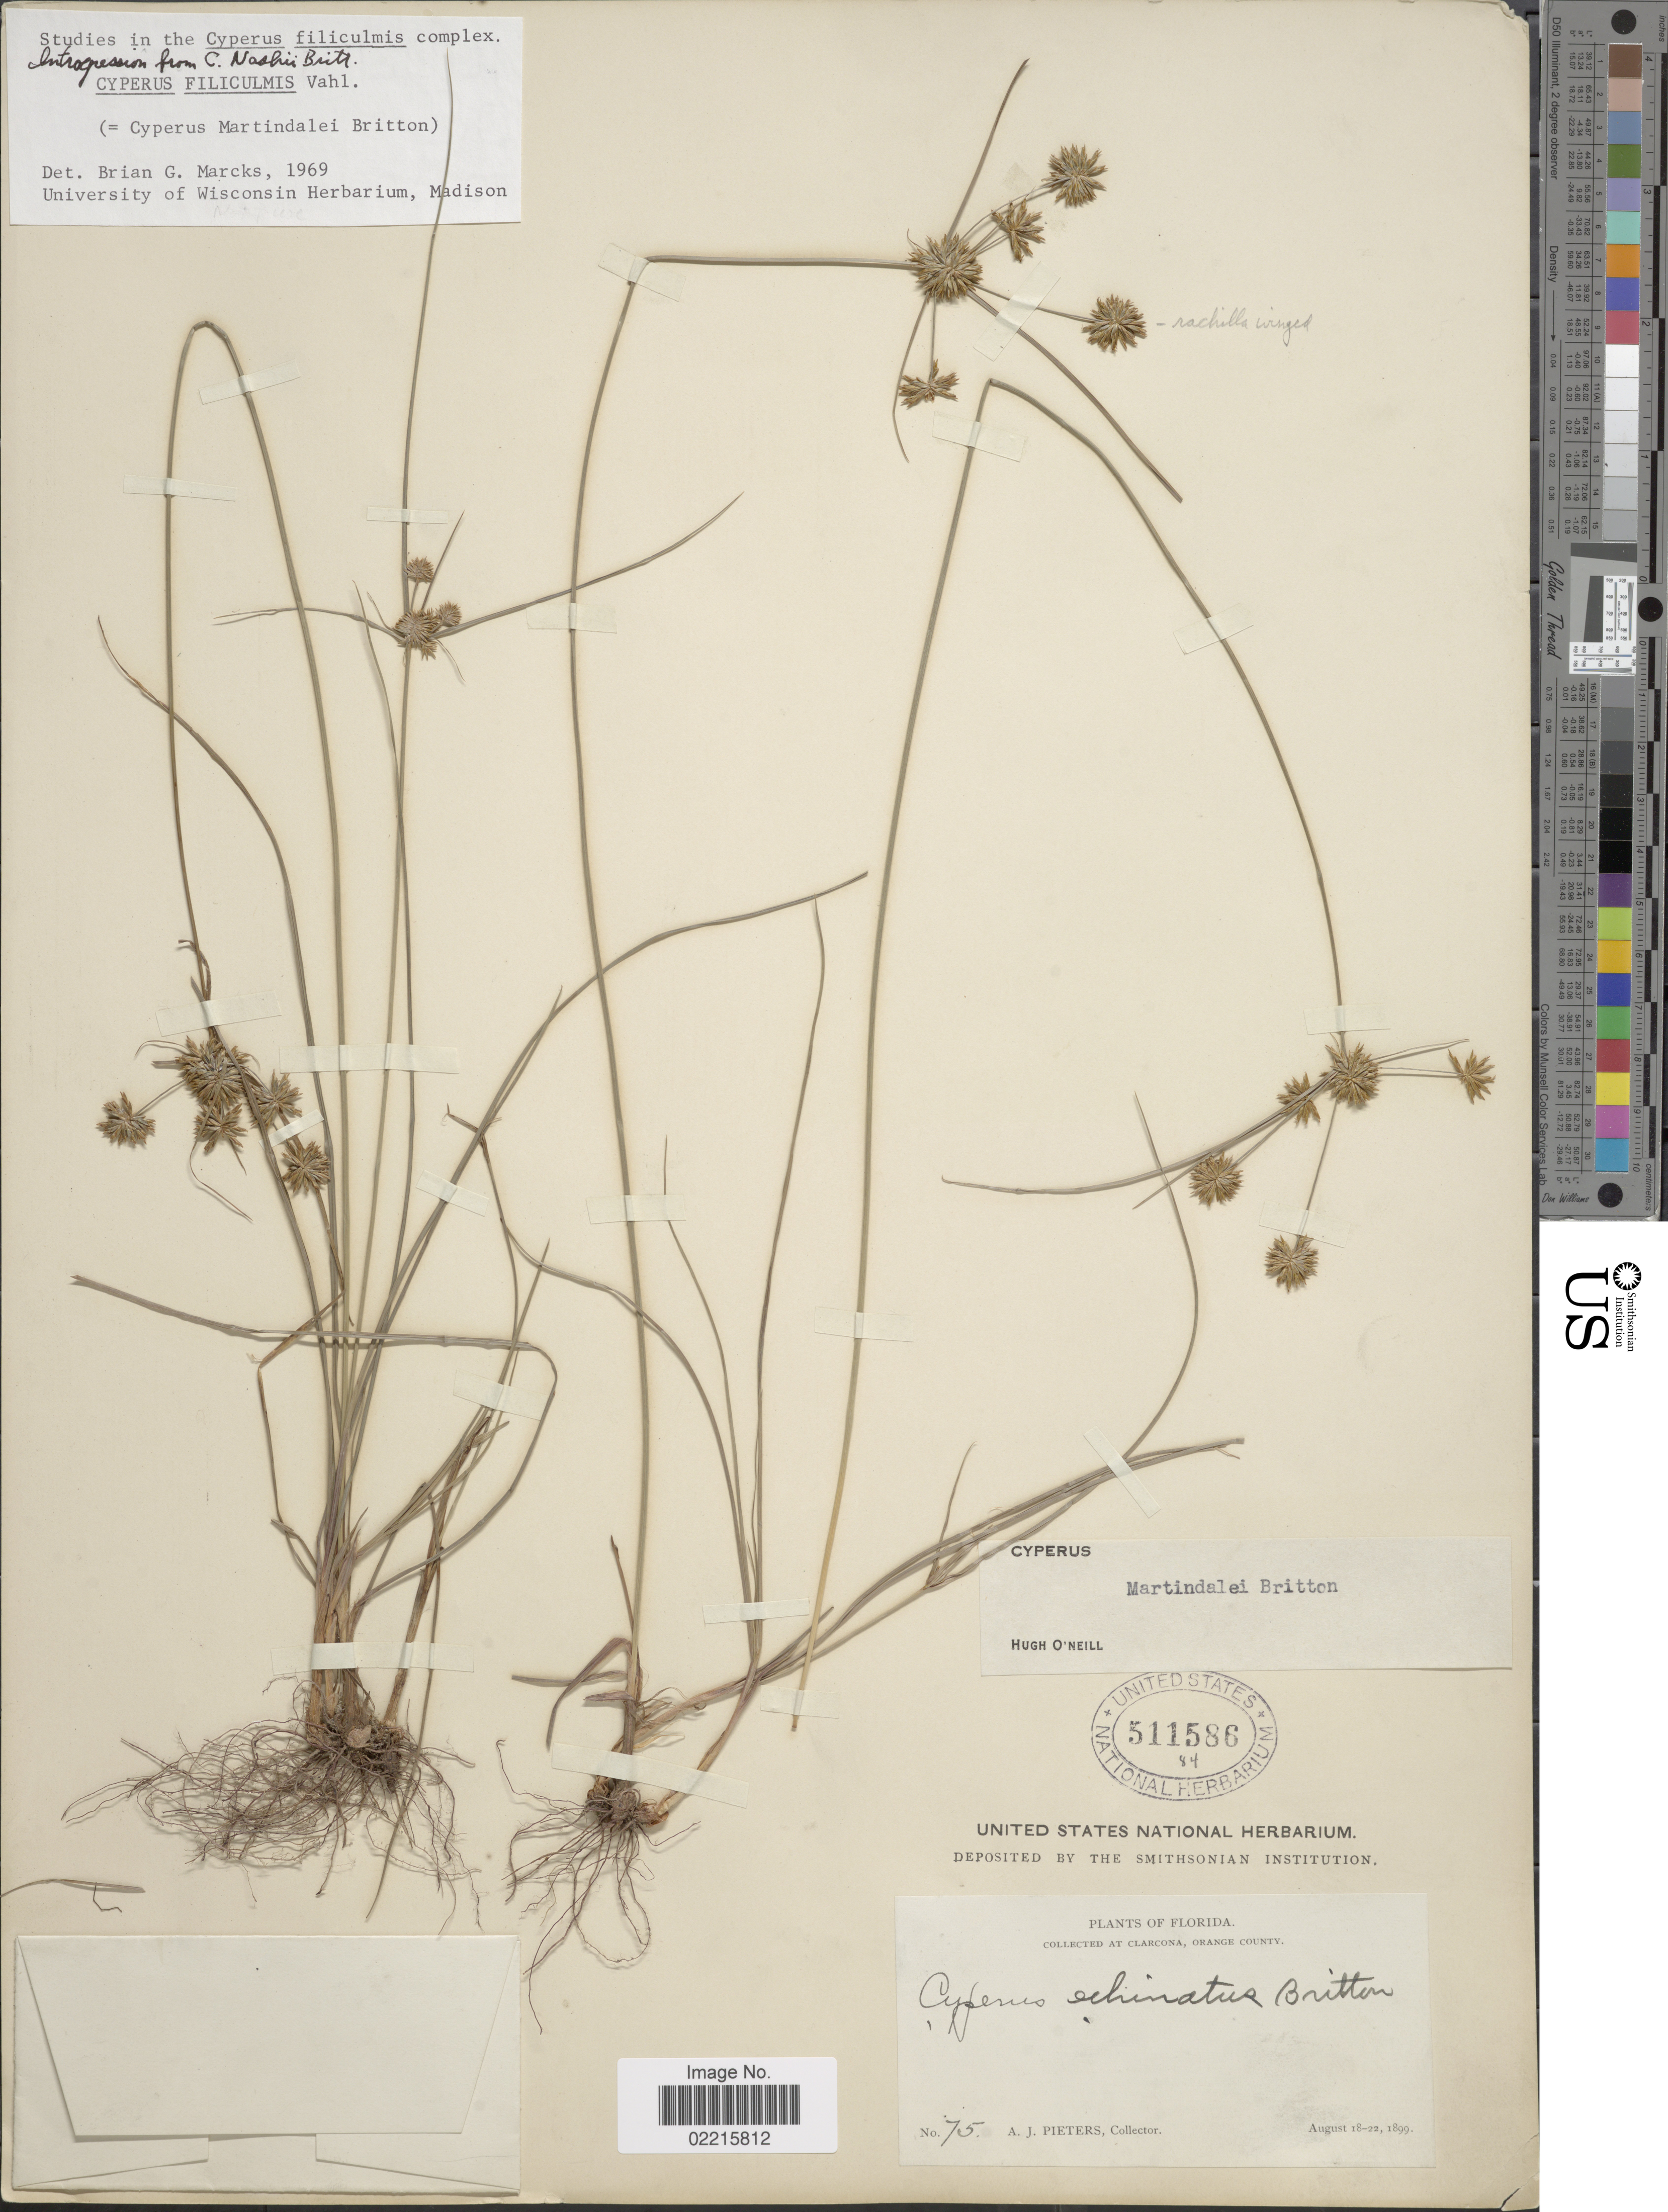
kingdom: Plantae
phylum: Tracheophyta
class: Liliopsida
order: Poales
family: Cyperaceae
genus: Cyperus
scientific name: Cyperus filiculmis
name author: Vahl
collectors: A. Pieters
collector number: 75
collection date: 1899-08-18/1899-08-22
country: United States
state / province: Florida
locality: At Clarcona, Orange County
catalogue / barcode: US 511586